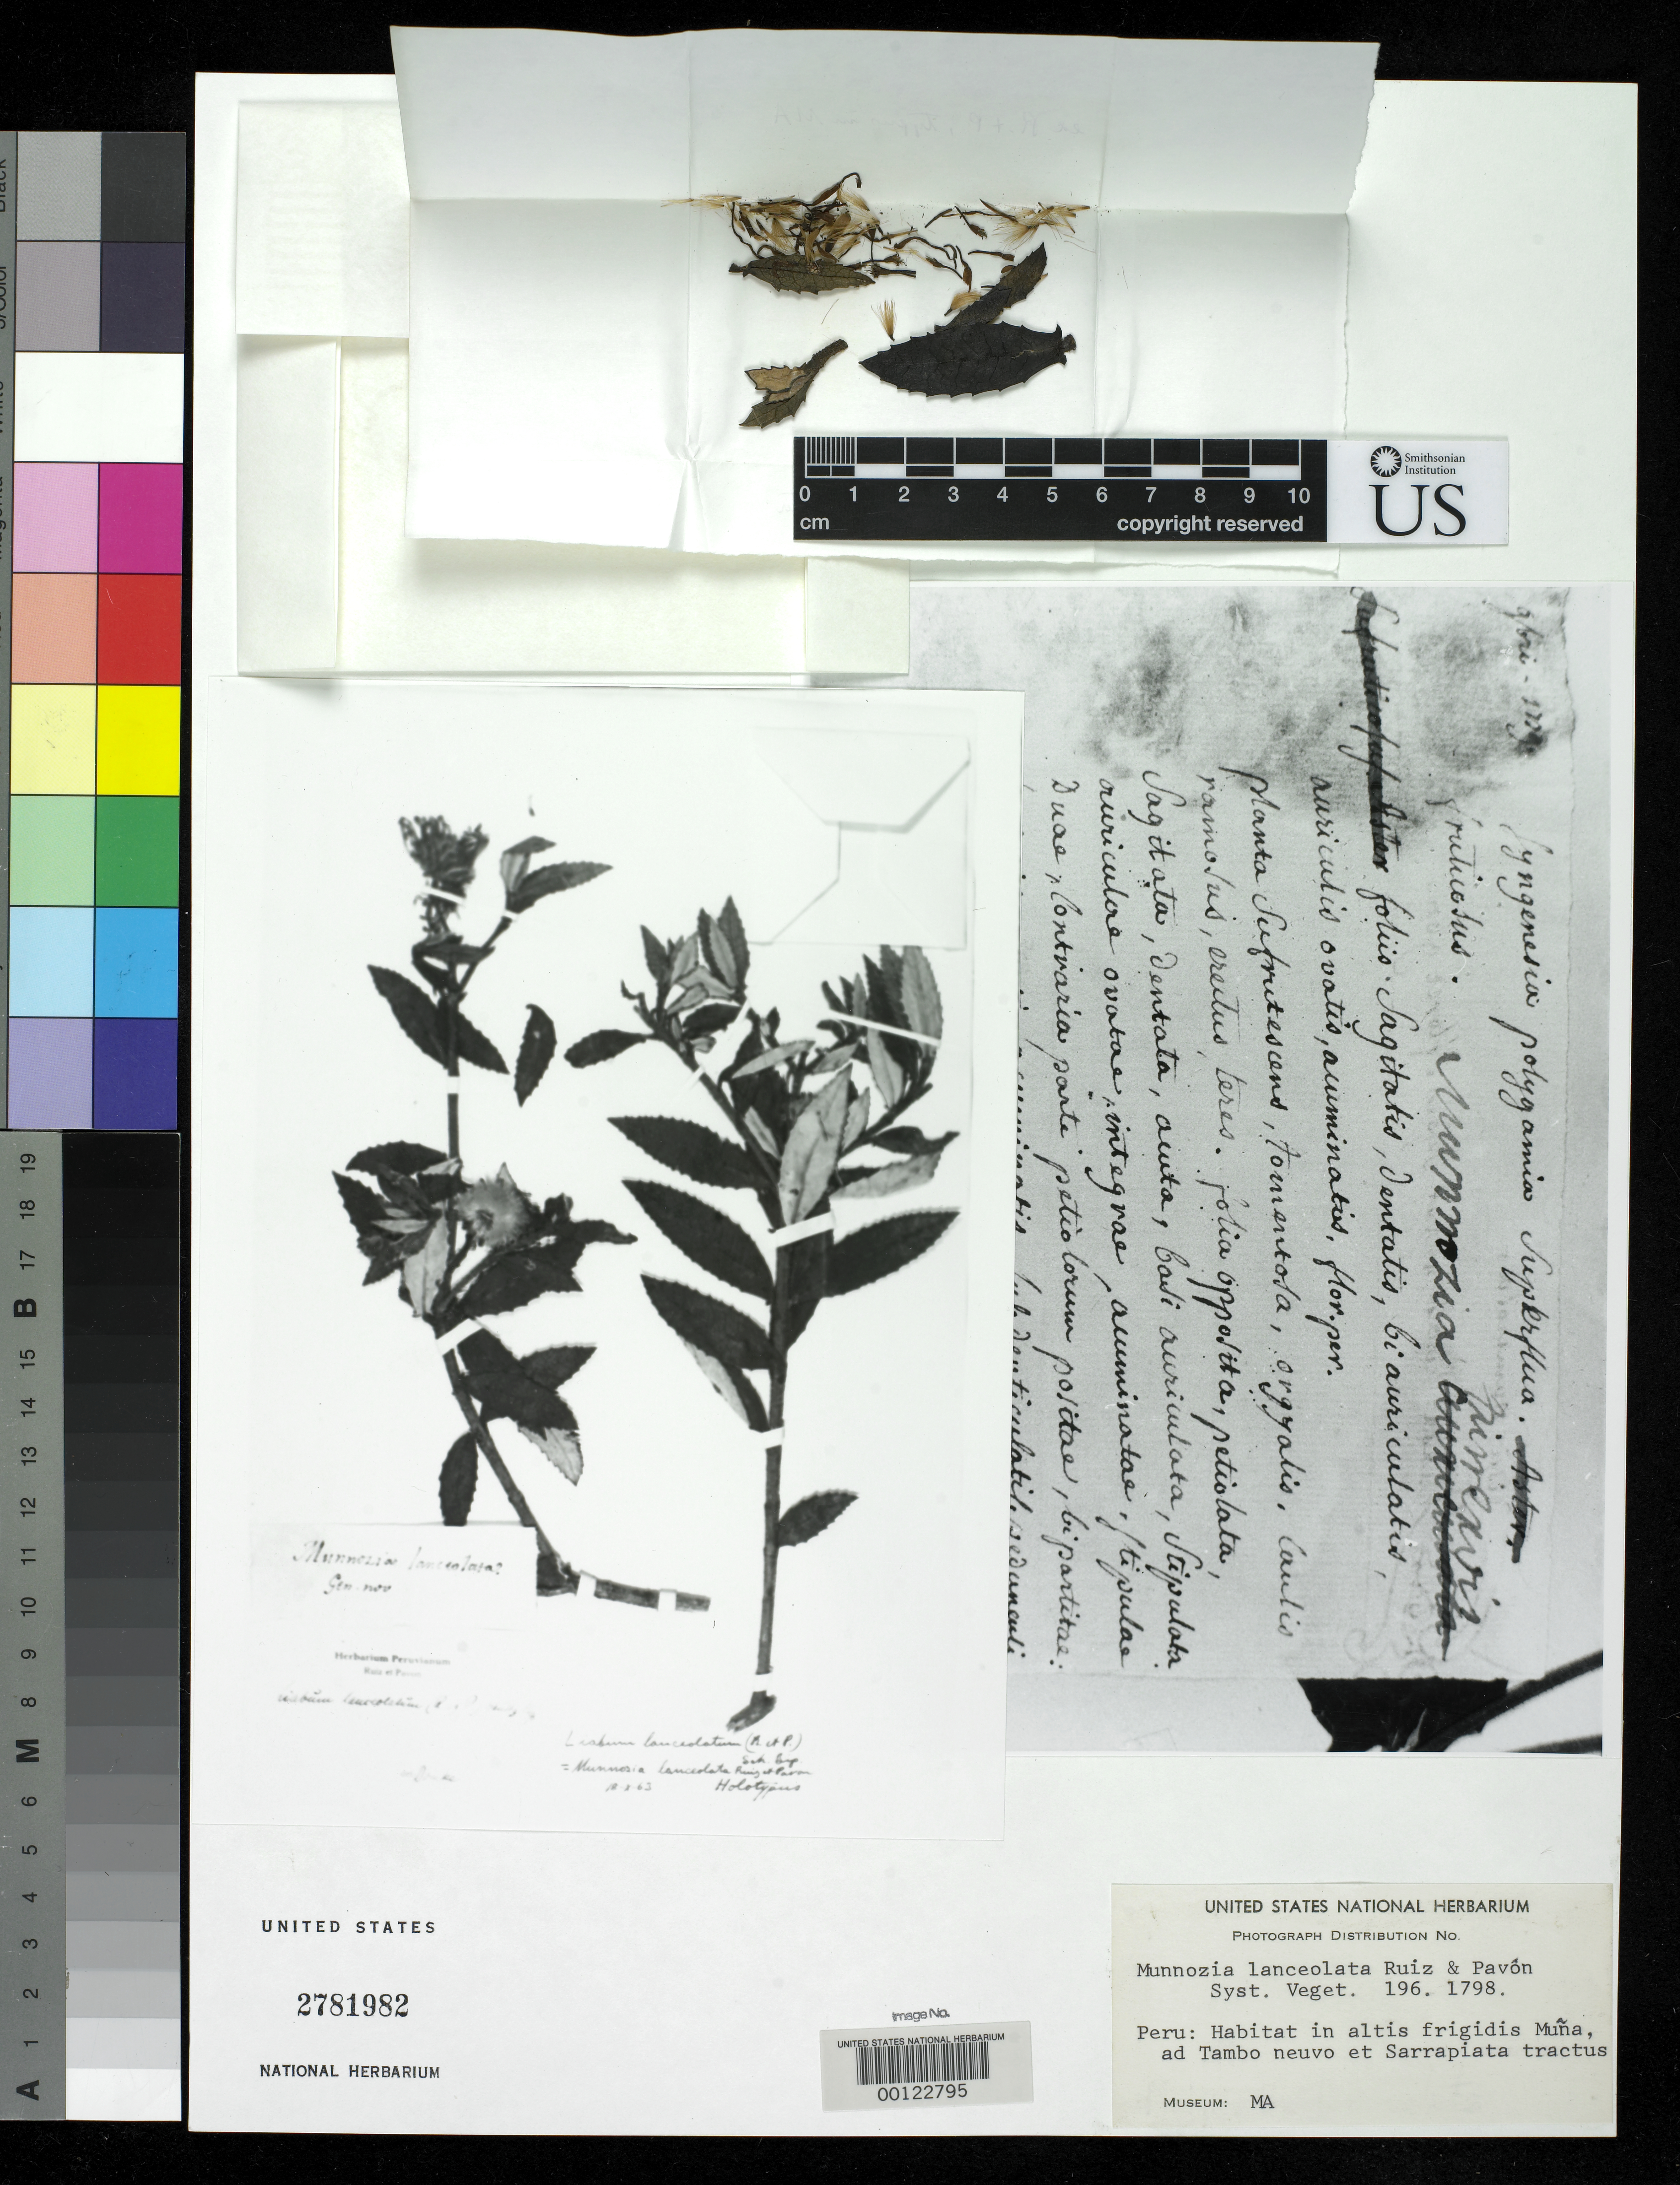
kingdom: Plantae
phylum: Tracheophyta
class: Magnoliopsida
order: Asterales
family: Asteraceae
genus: Munnozia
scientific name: Munnozia lanceolata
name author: Ruiz & Pav.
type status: Type Fragment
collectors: H. Ruiz López & J. A. Pavón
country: Peru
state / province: San Martín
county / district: Mariscal Cáceres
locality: Rio Huallaga, margen Derecha del; Balsa Probana; dtto. Tocache Nuevo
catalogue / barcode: US 2781982